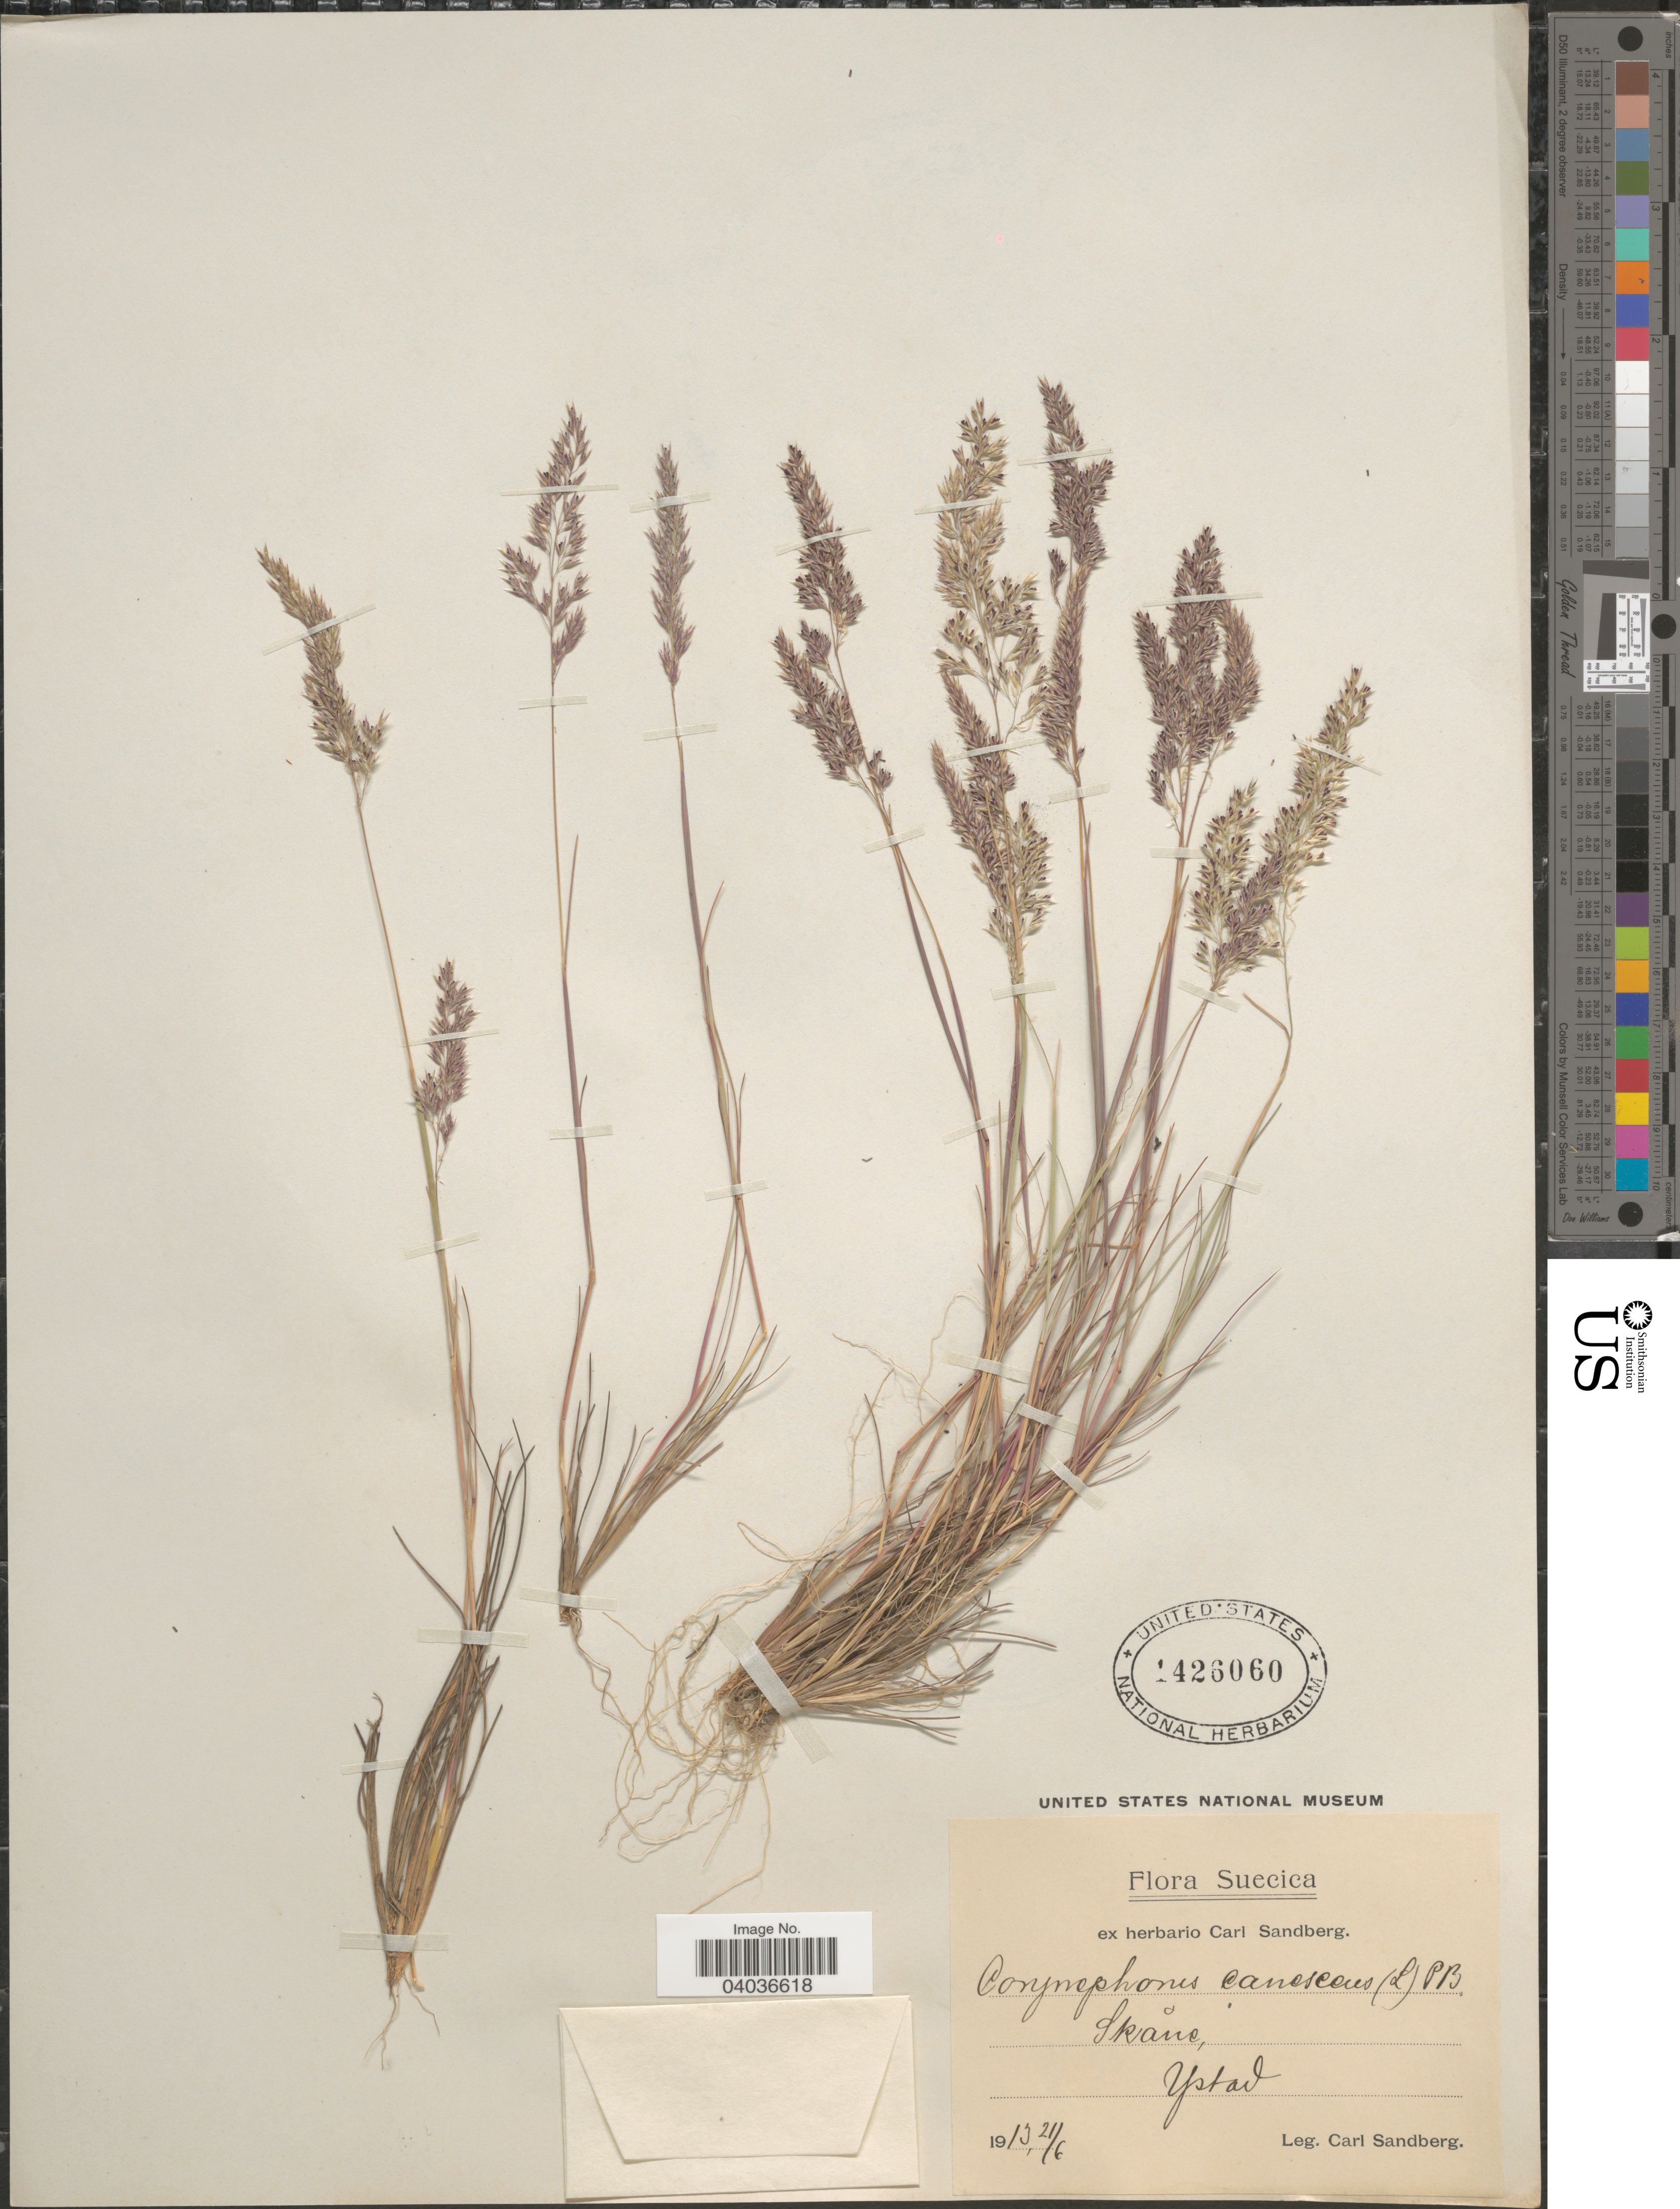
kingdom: Plantae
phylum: Tracheophyta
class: Liliopsida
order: Poales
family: Poaceae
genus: Corynephorus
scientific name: Corynephorus canescens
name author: (L, MEL) P. Beauv.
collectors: C. Sandberg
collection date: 1913-06-21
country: Sweden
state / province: Skåne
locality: Suecica. Ystad.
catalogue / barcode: US 1426060